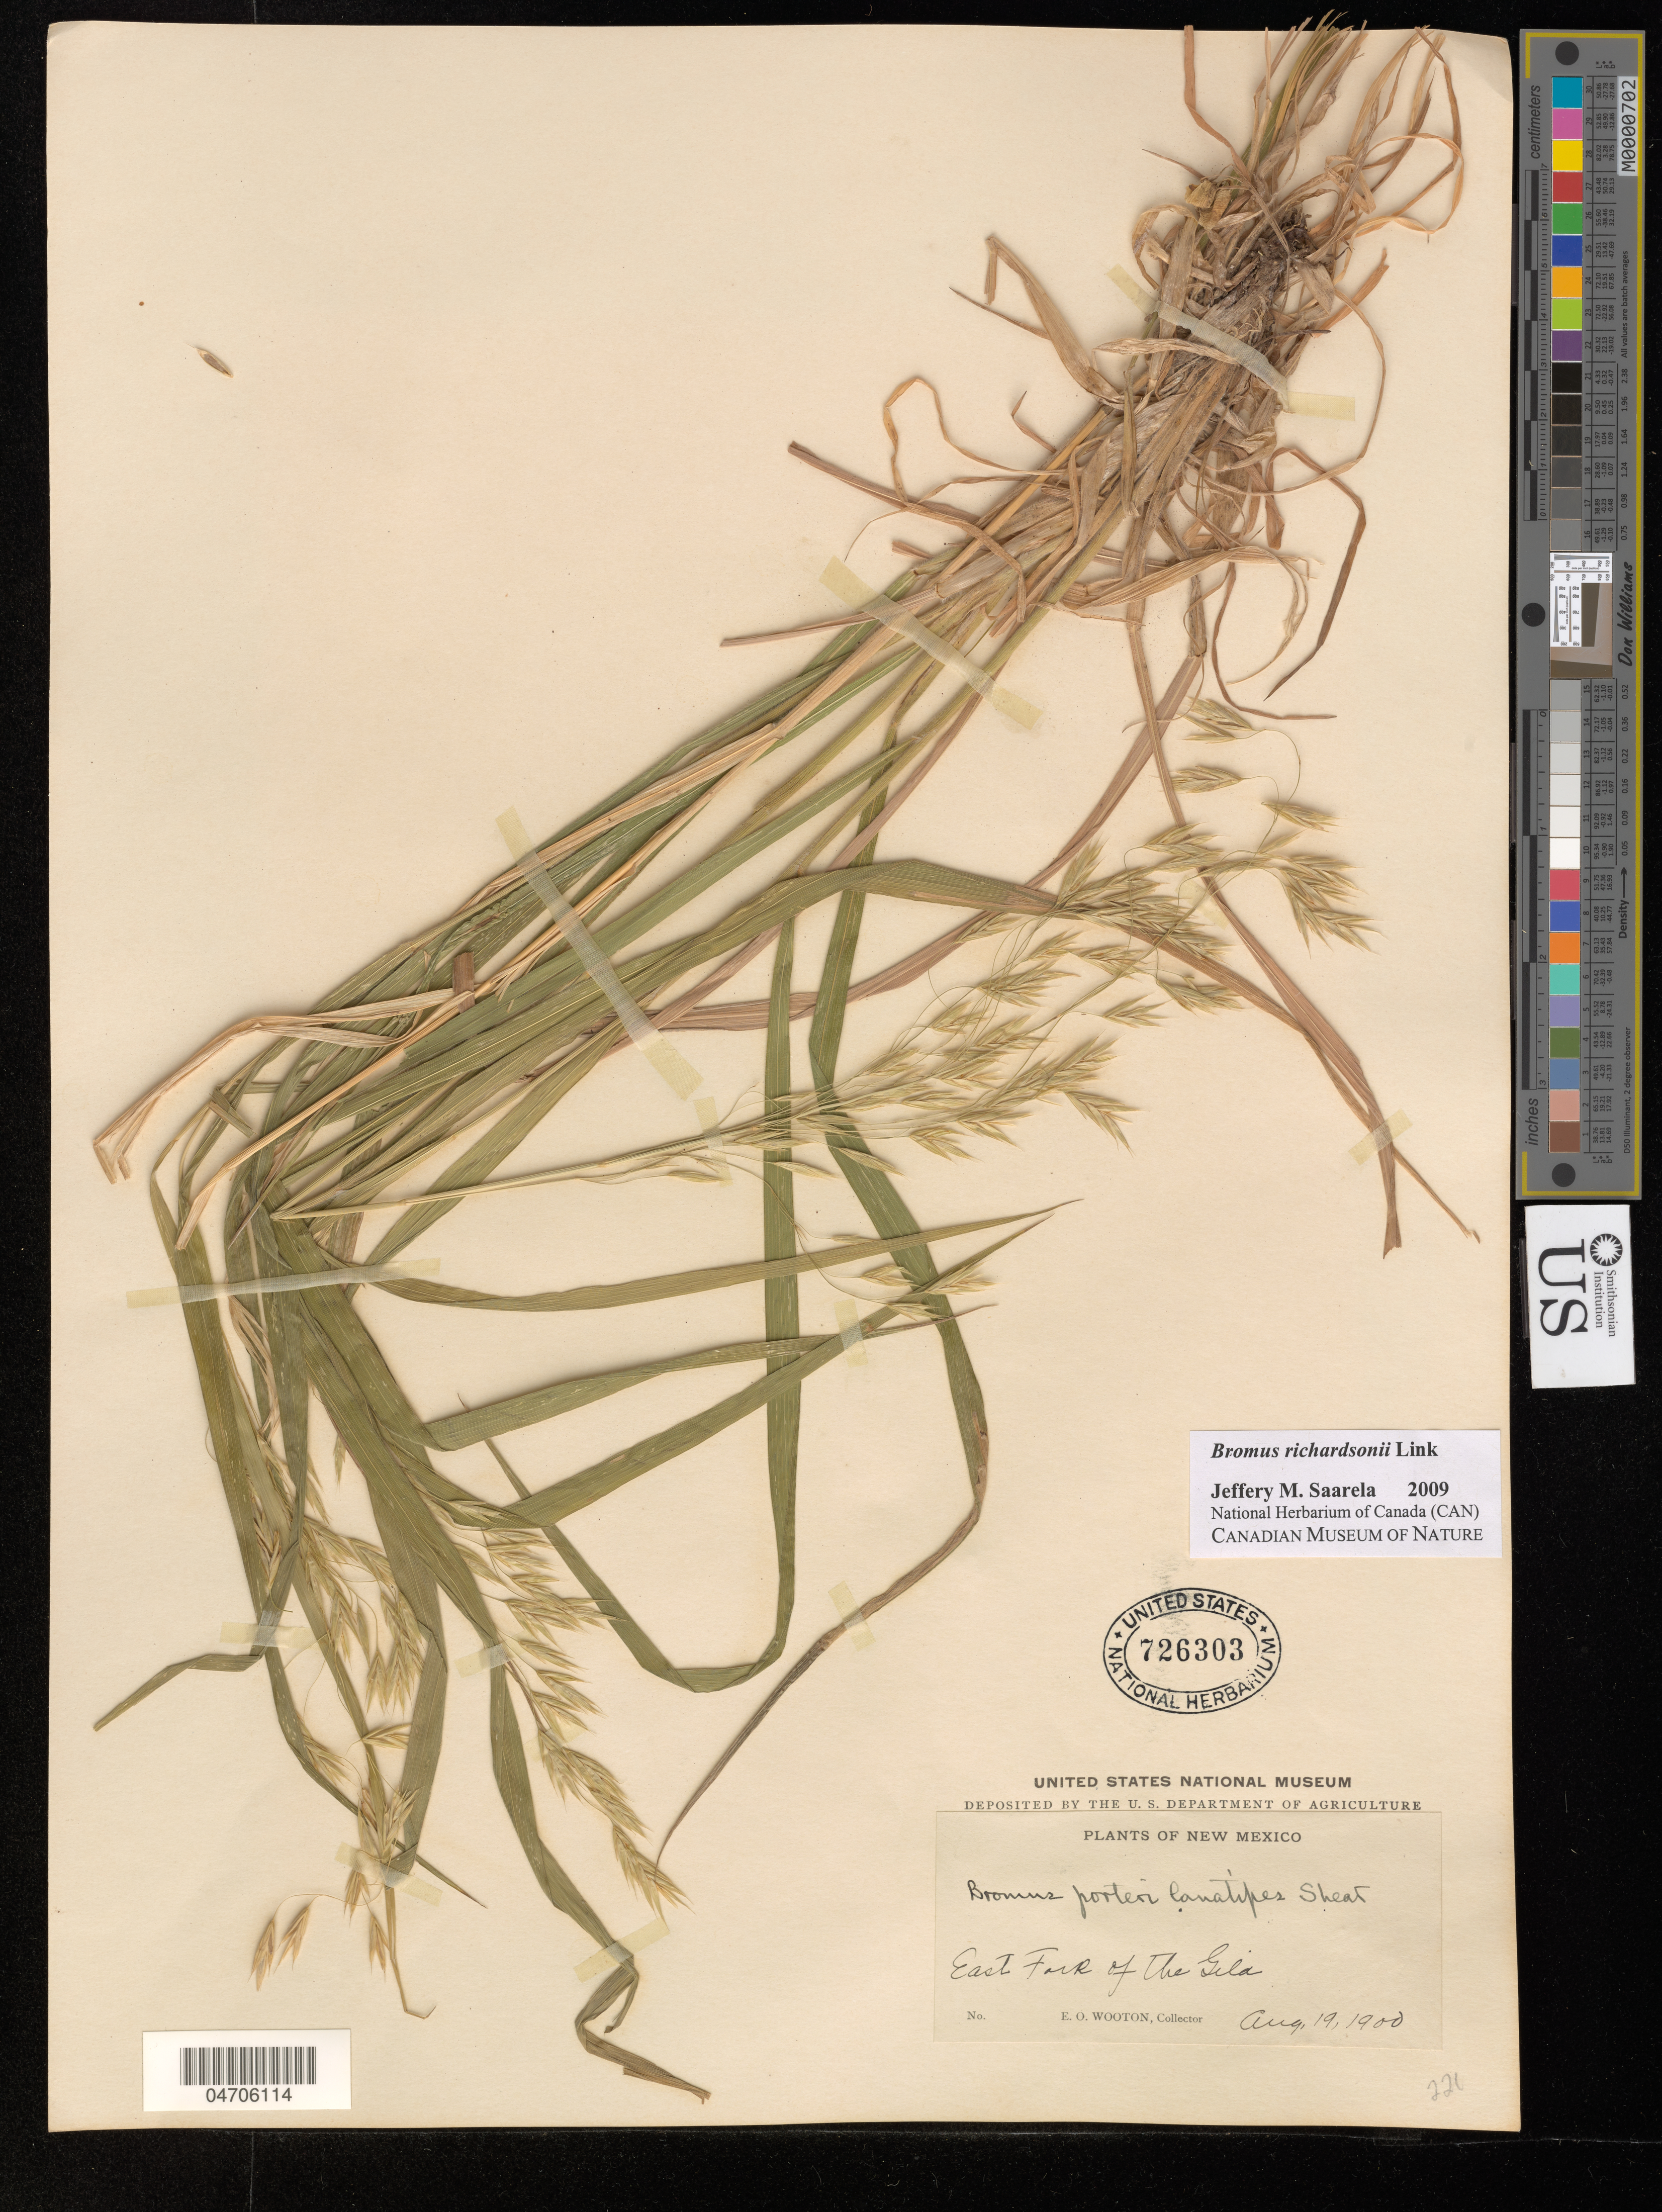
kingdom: Plantae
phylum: Tracheophyta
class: Liliopsida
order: Poales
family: Poaceae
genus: Bromus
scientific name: Bromus richardsonii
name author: Link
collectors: E. O. Wooton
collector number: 221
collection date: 1900-08-19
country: United States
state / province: New Mexico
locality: East Fork of the Gila.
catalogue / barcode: US 726303